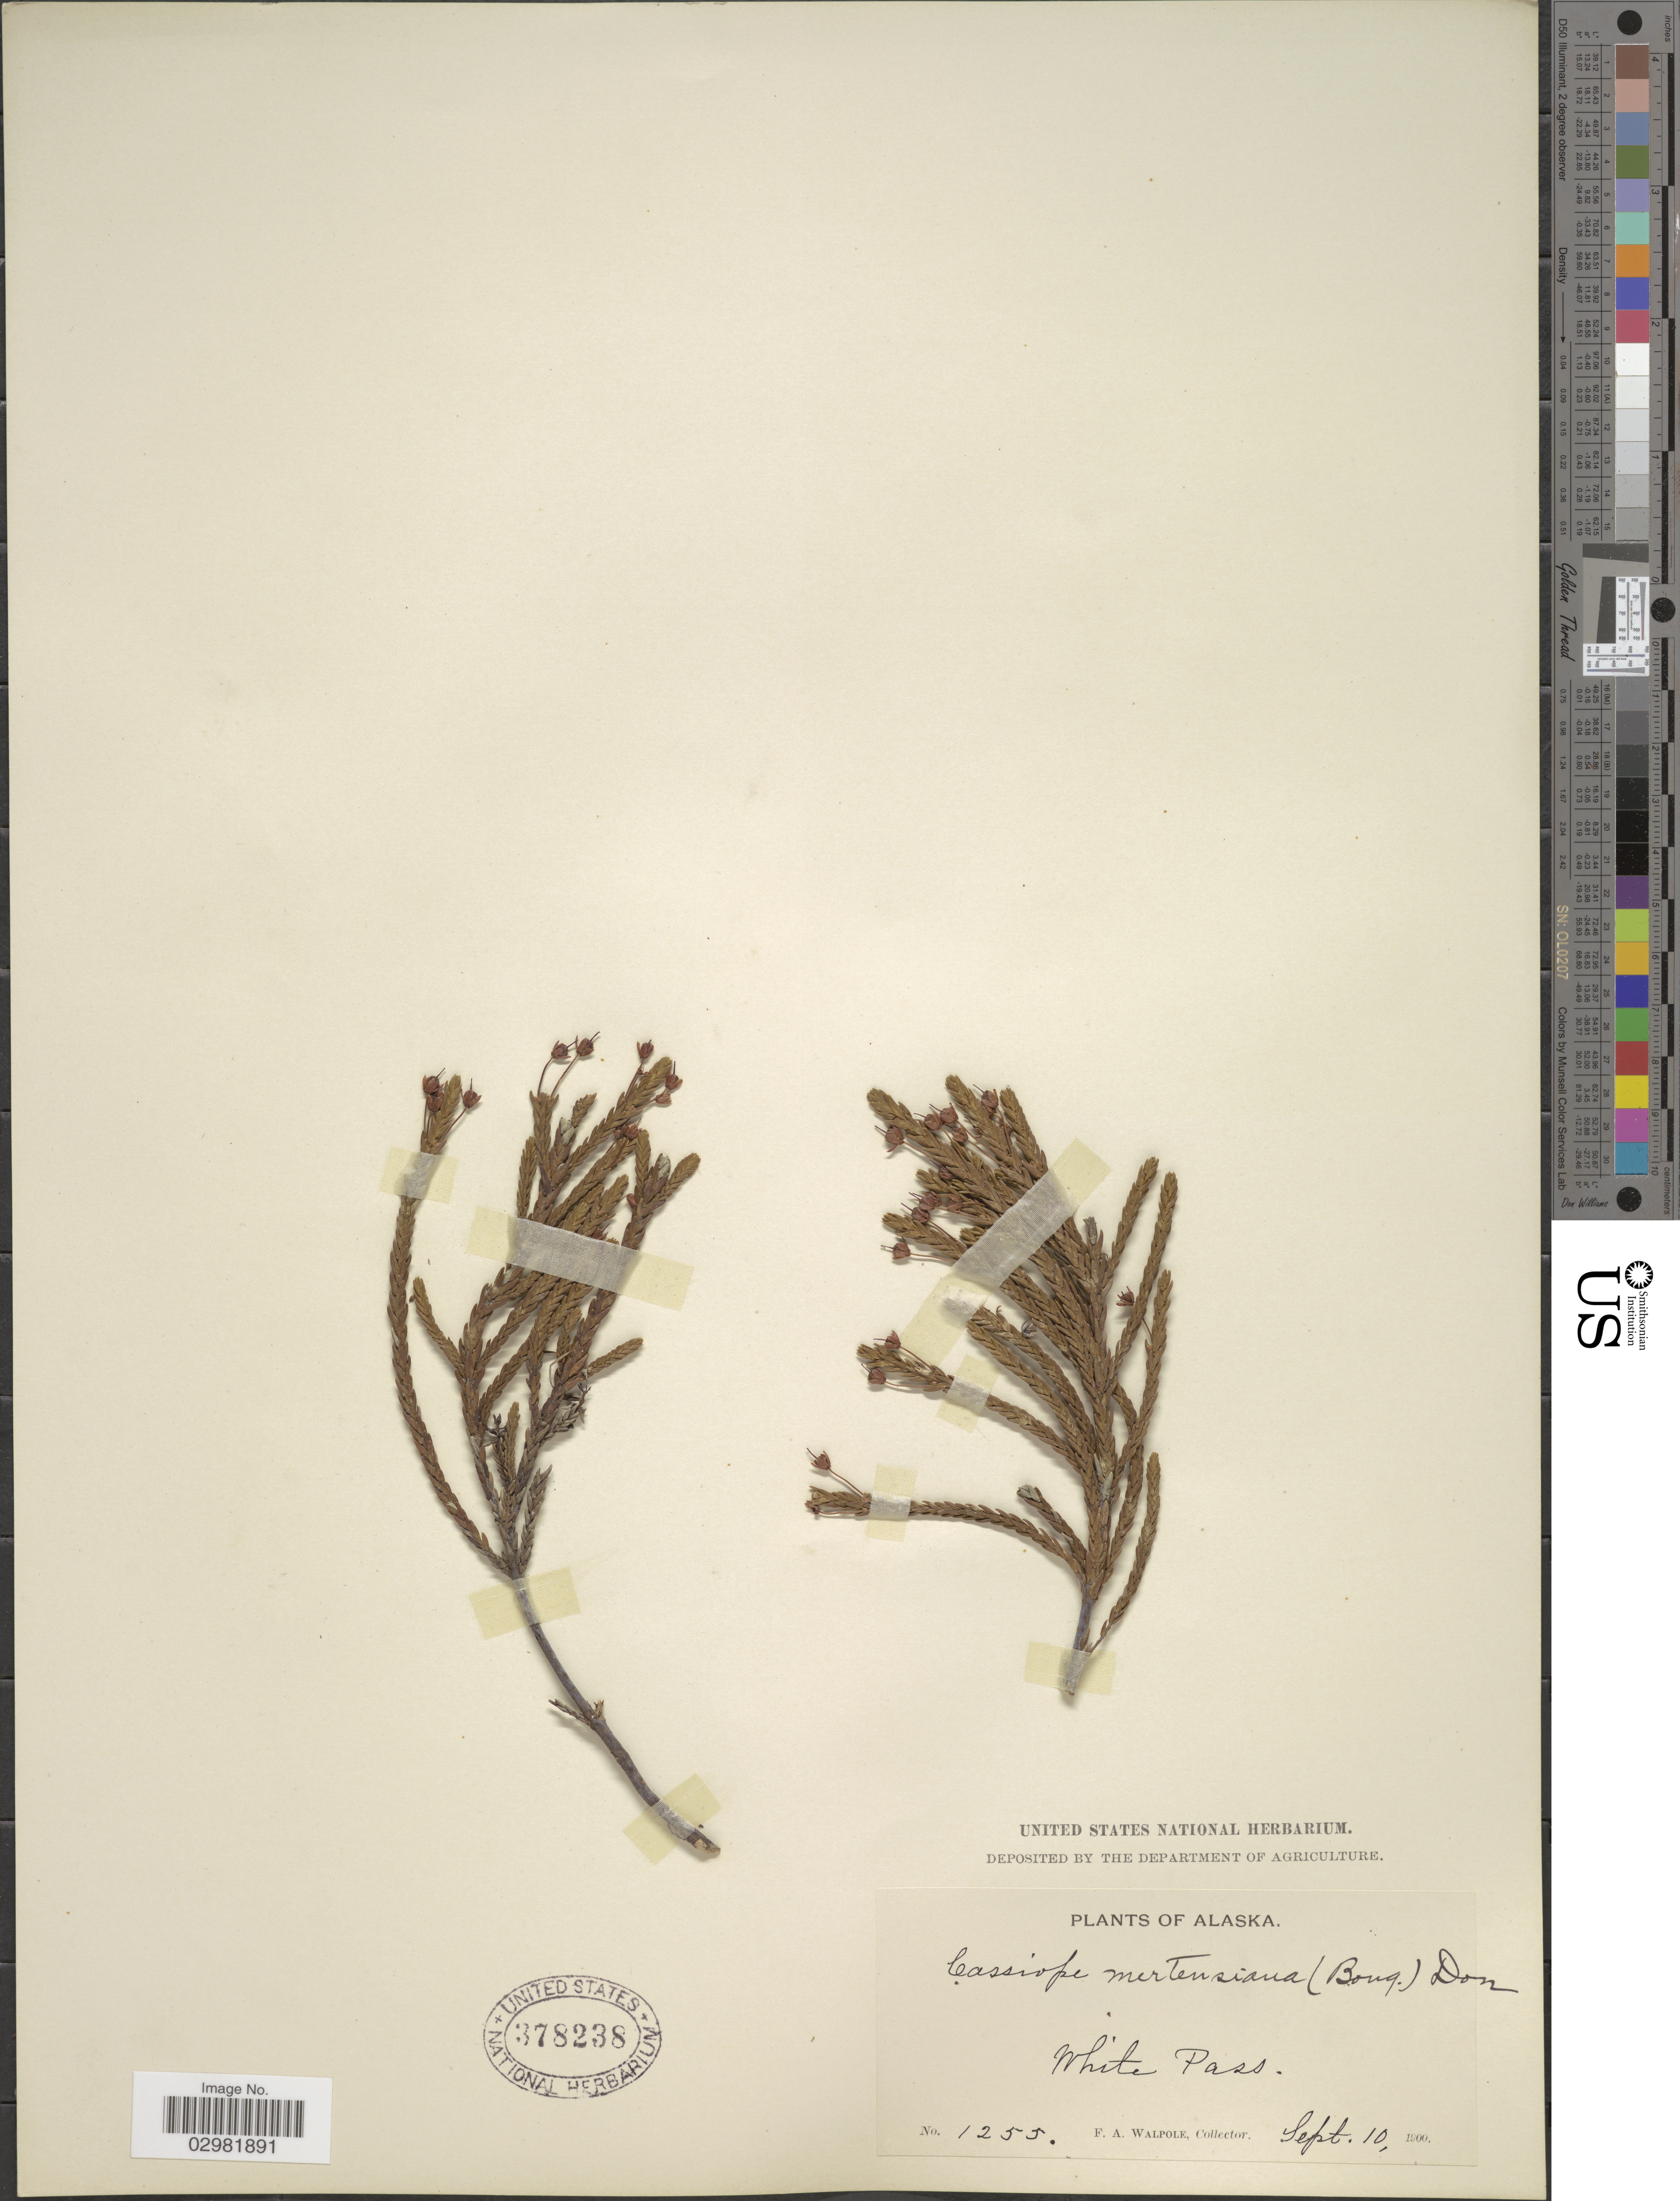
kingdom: Plantae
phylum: Tracheophyta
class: Magnoliopsida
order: Ericales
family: Ericaceae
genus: Cassiope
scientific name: Cassiope mertensiana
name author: (Bong.) G. Don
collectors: F. Walpole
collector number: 1255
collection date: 1900-09-10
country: United States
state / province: Alaska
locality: White Pass.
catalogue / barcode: US 378238